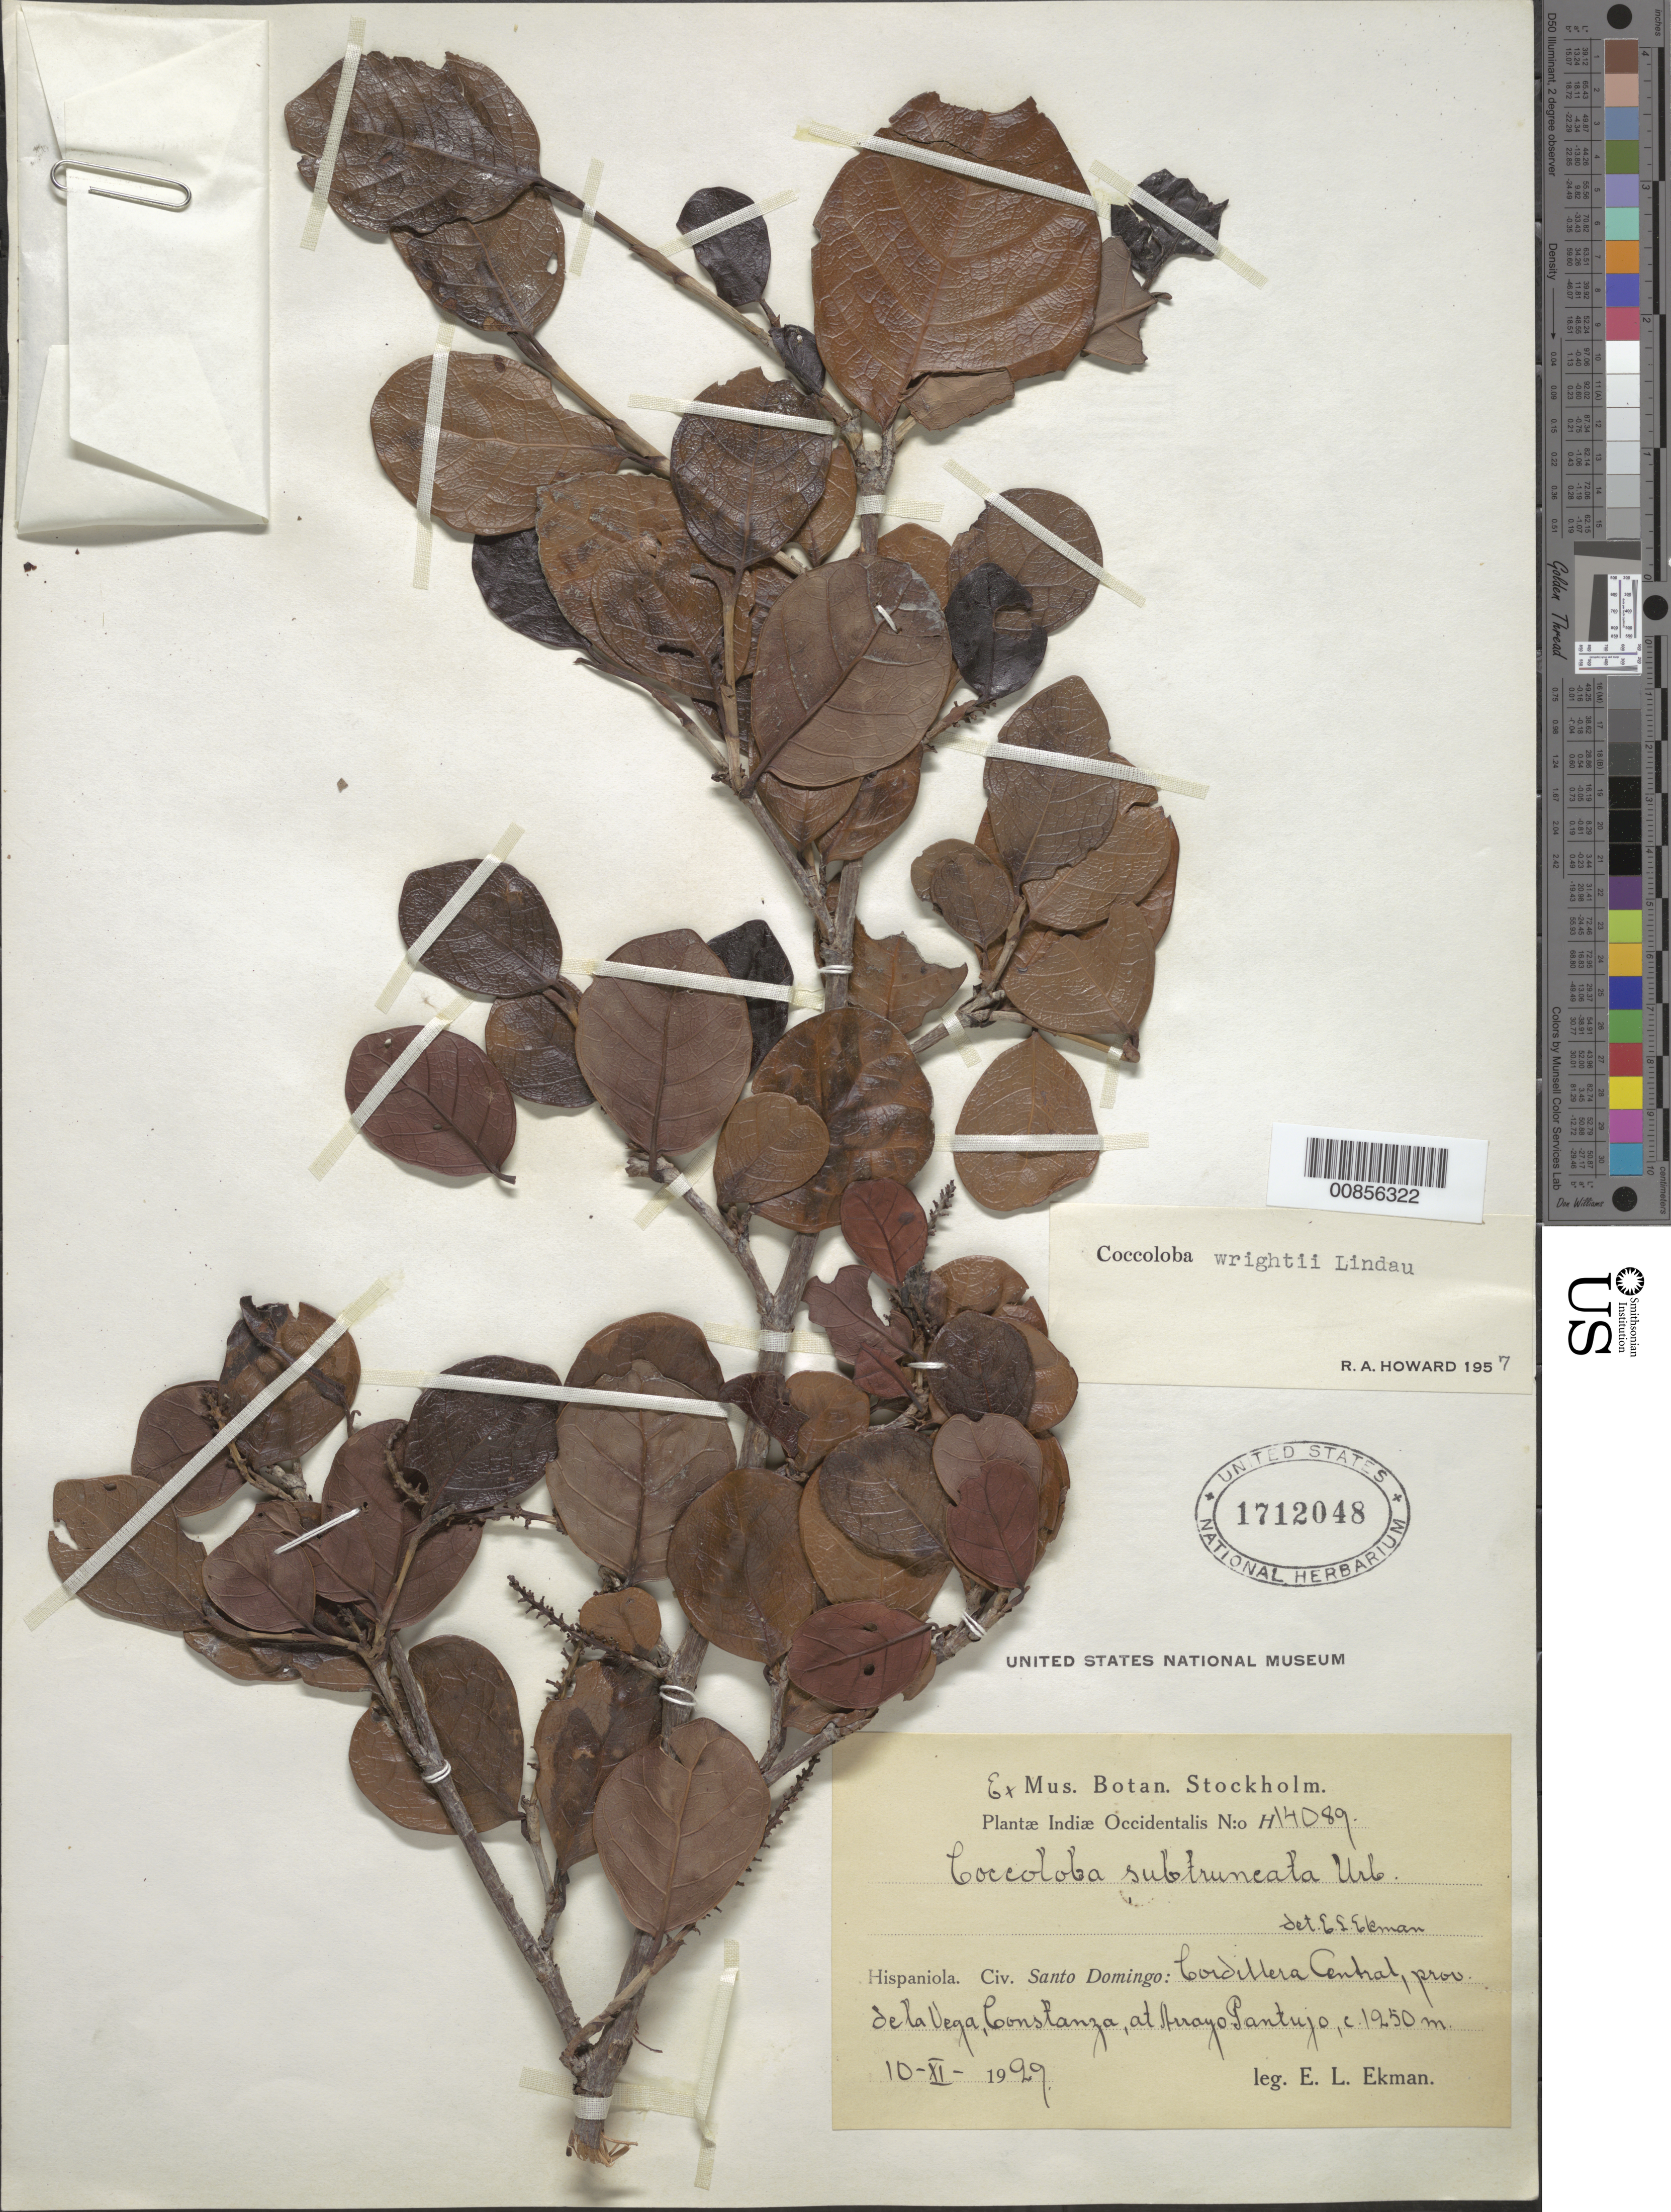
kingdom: Plantae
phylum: Tracheophyta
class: Magnoliopsida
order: Caryophyllales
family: Polygonaceae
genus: Coccoloba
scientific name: Coccoloba wrightii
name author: Lindau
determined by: Howard, R. A.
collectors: E. L. Ekman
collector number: H 14089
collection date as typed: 10 Nov 1929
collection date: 1929-11-10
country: Dominican Republic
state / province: La Vega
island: Hispaniola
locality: Cordillera Central, Constanza, at Arroyo Pantujo.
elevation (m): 1250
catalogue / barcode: US 1712048